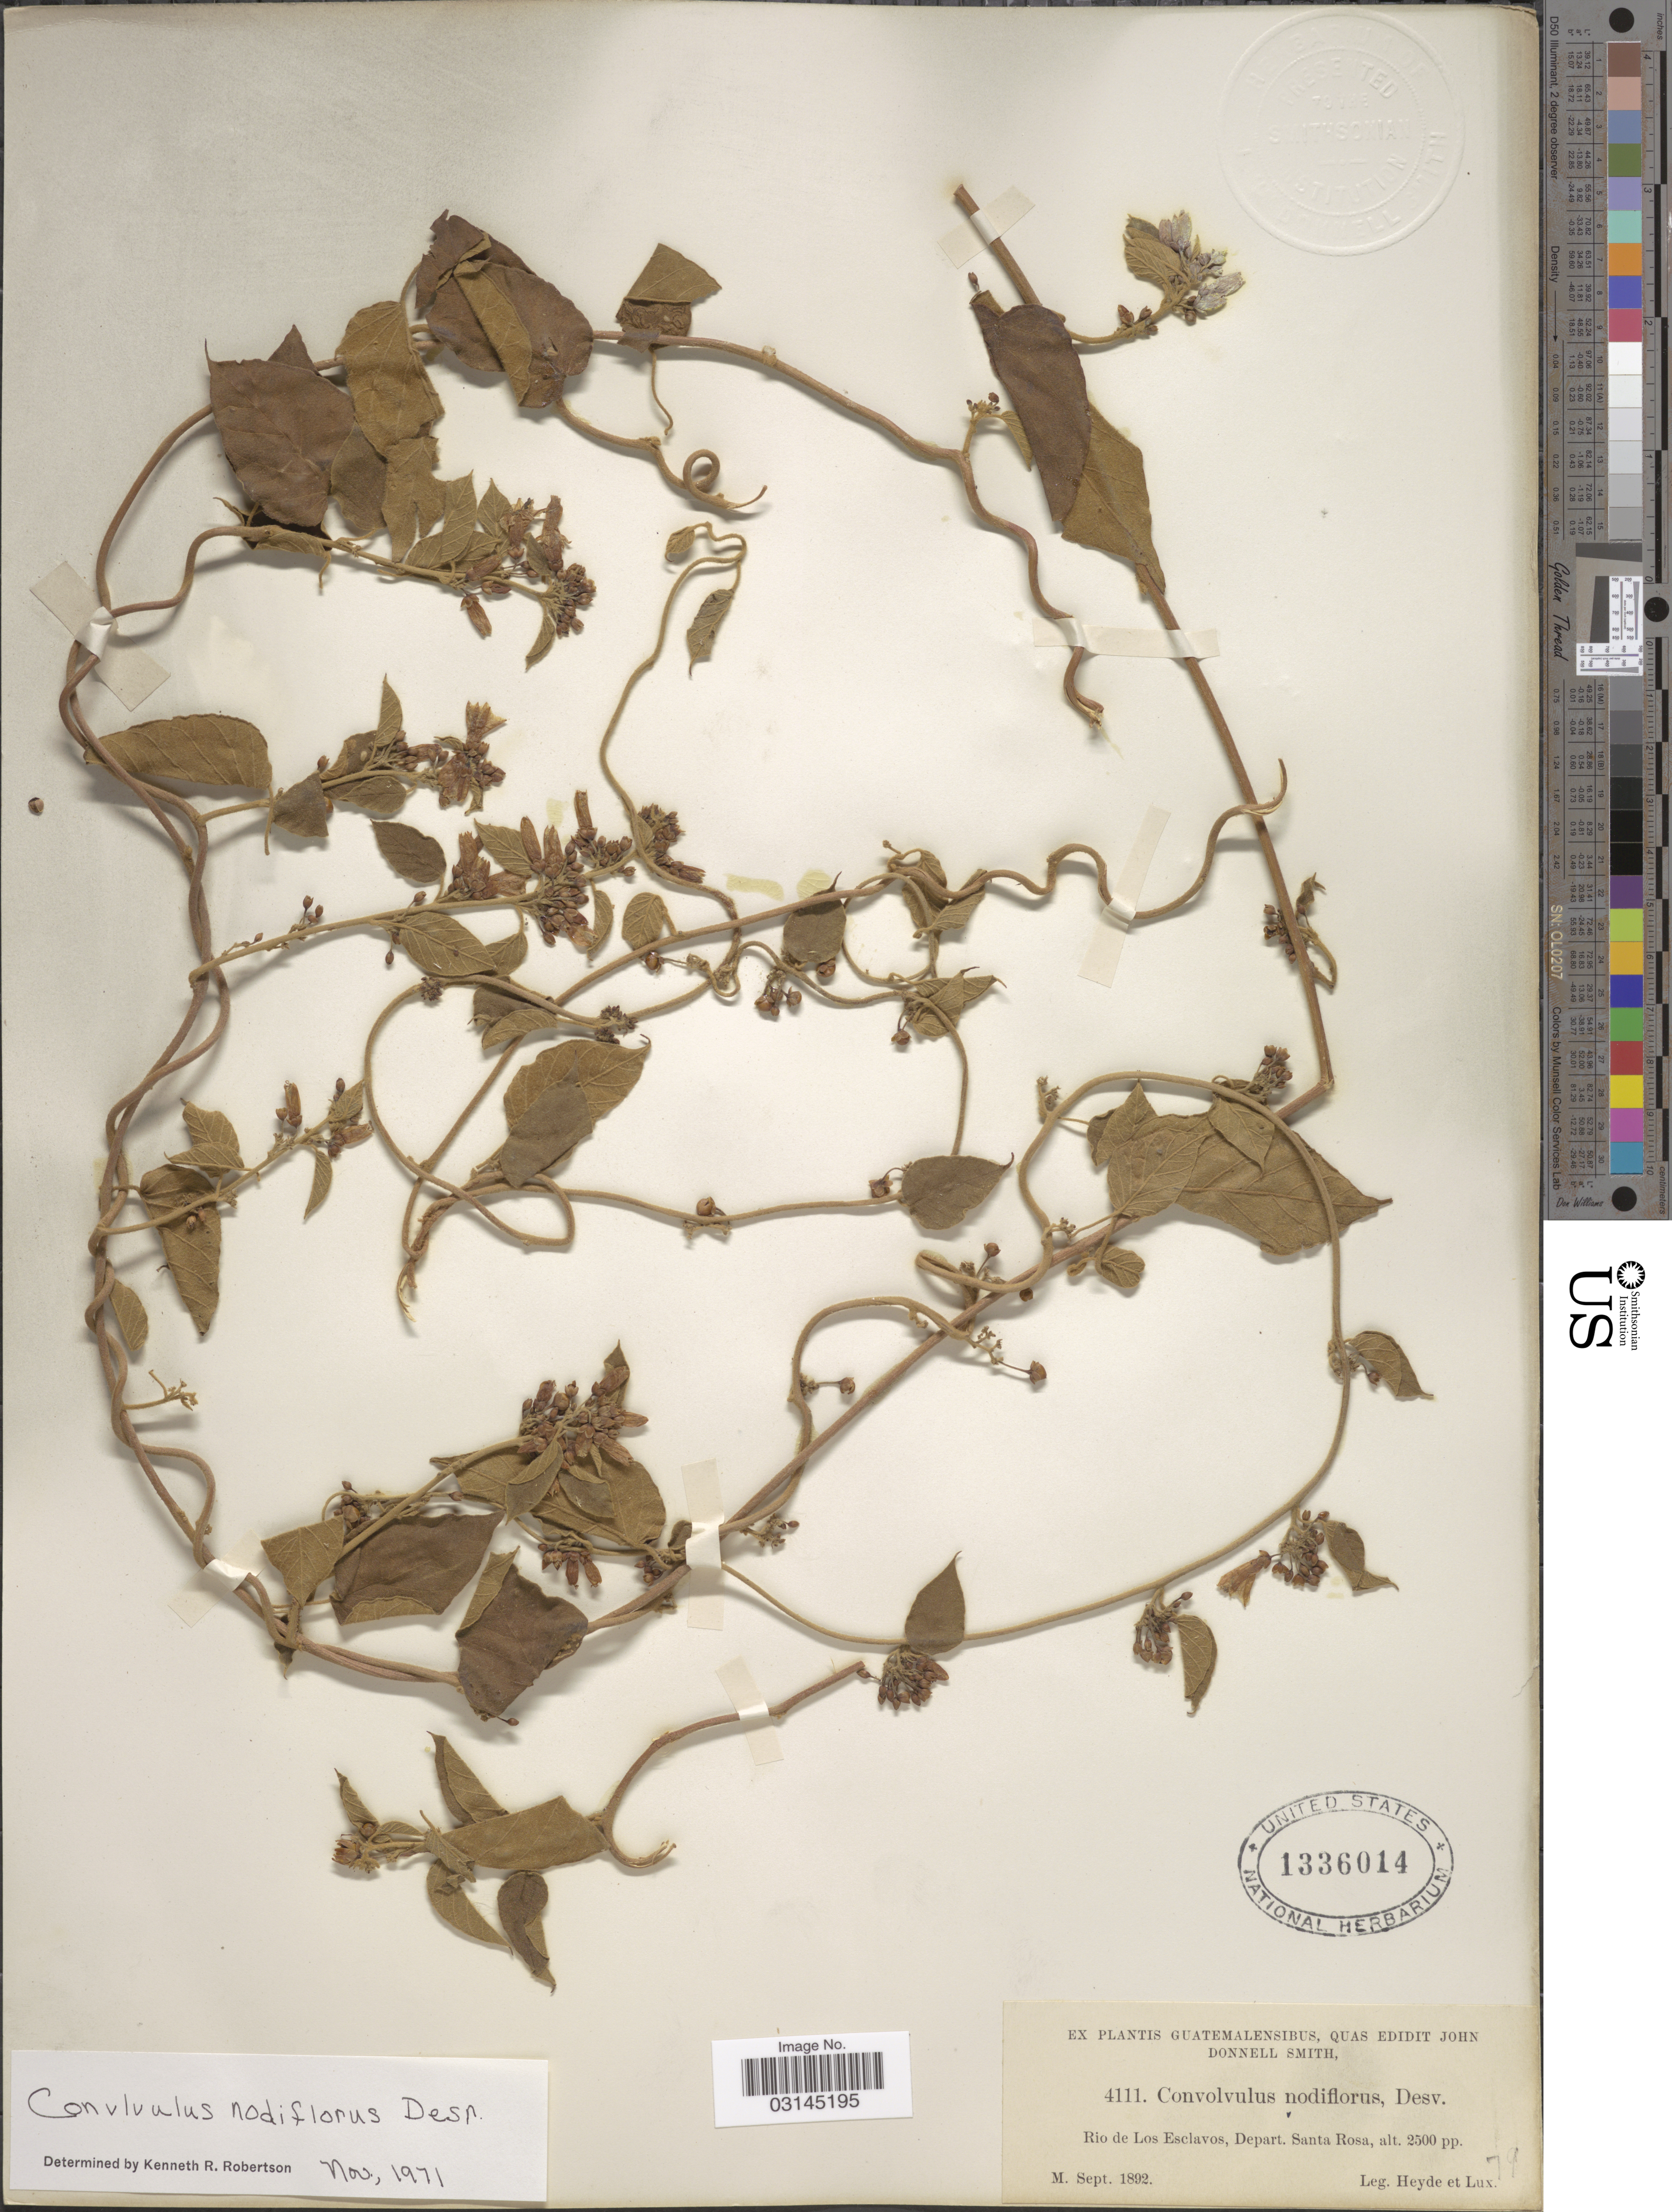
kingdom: Plantae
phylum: Tracheophyta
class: Magnoliopsida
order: Solanales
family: Convolvulaceae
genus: Convolvulus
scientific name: Convolvulus nodiflorus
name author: Desr.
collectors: Heyde & Lux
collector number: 4111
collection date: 1892-09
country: Guatemala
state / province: Santa Rosa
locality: Rio de Los Esclavos, Depart. Santa Rosa.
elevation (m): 762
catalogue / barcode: US 1336014